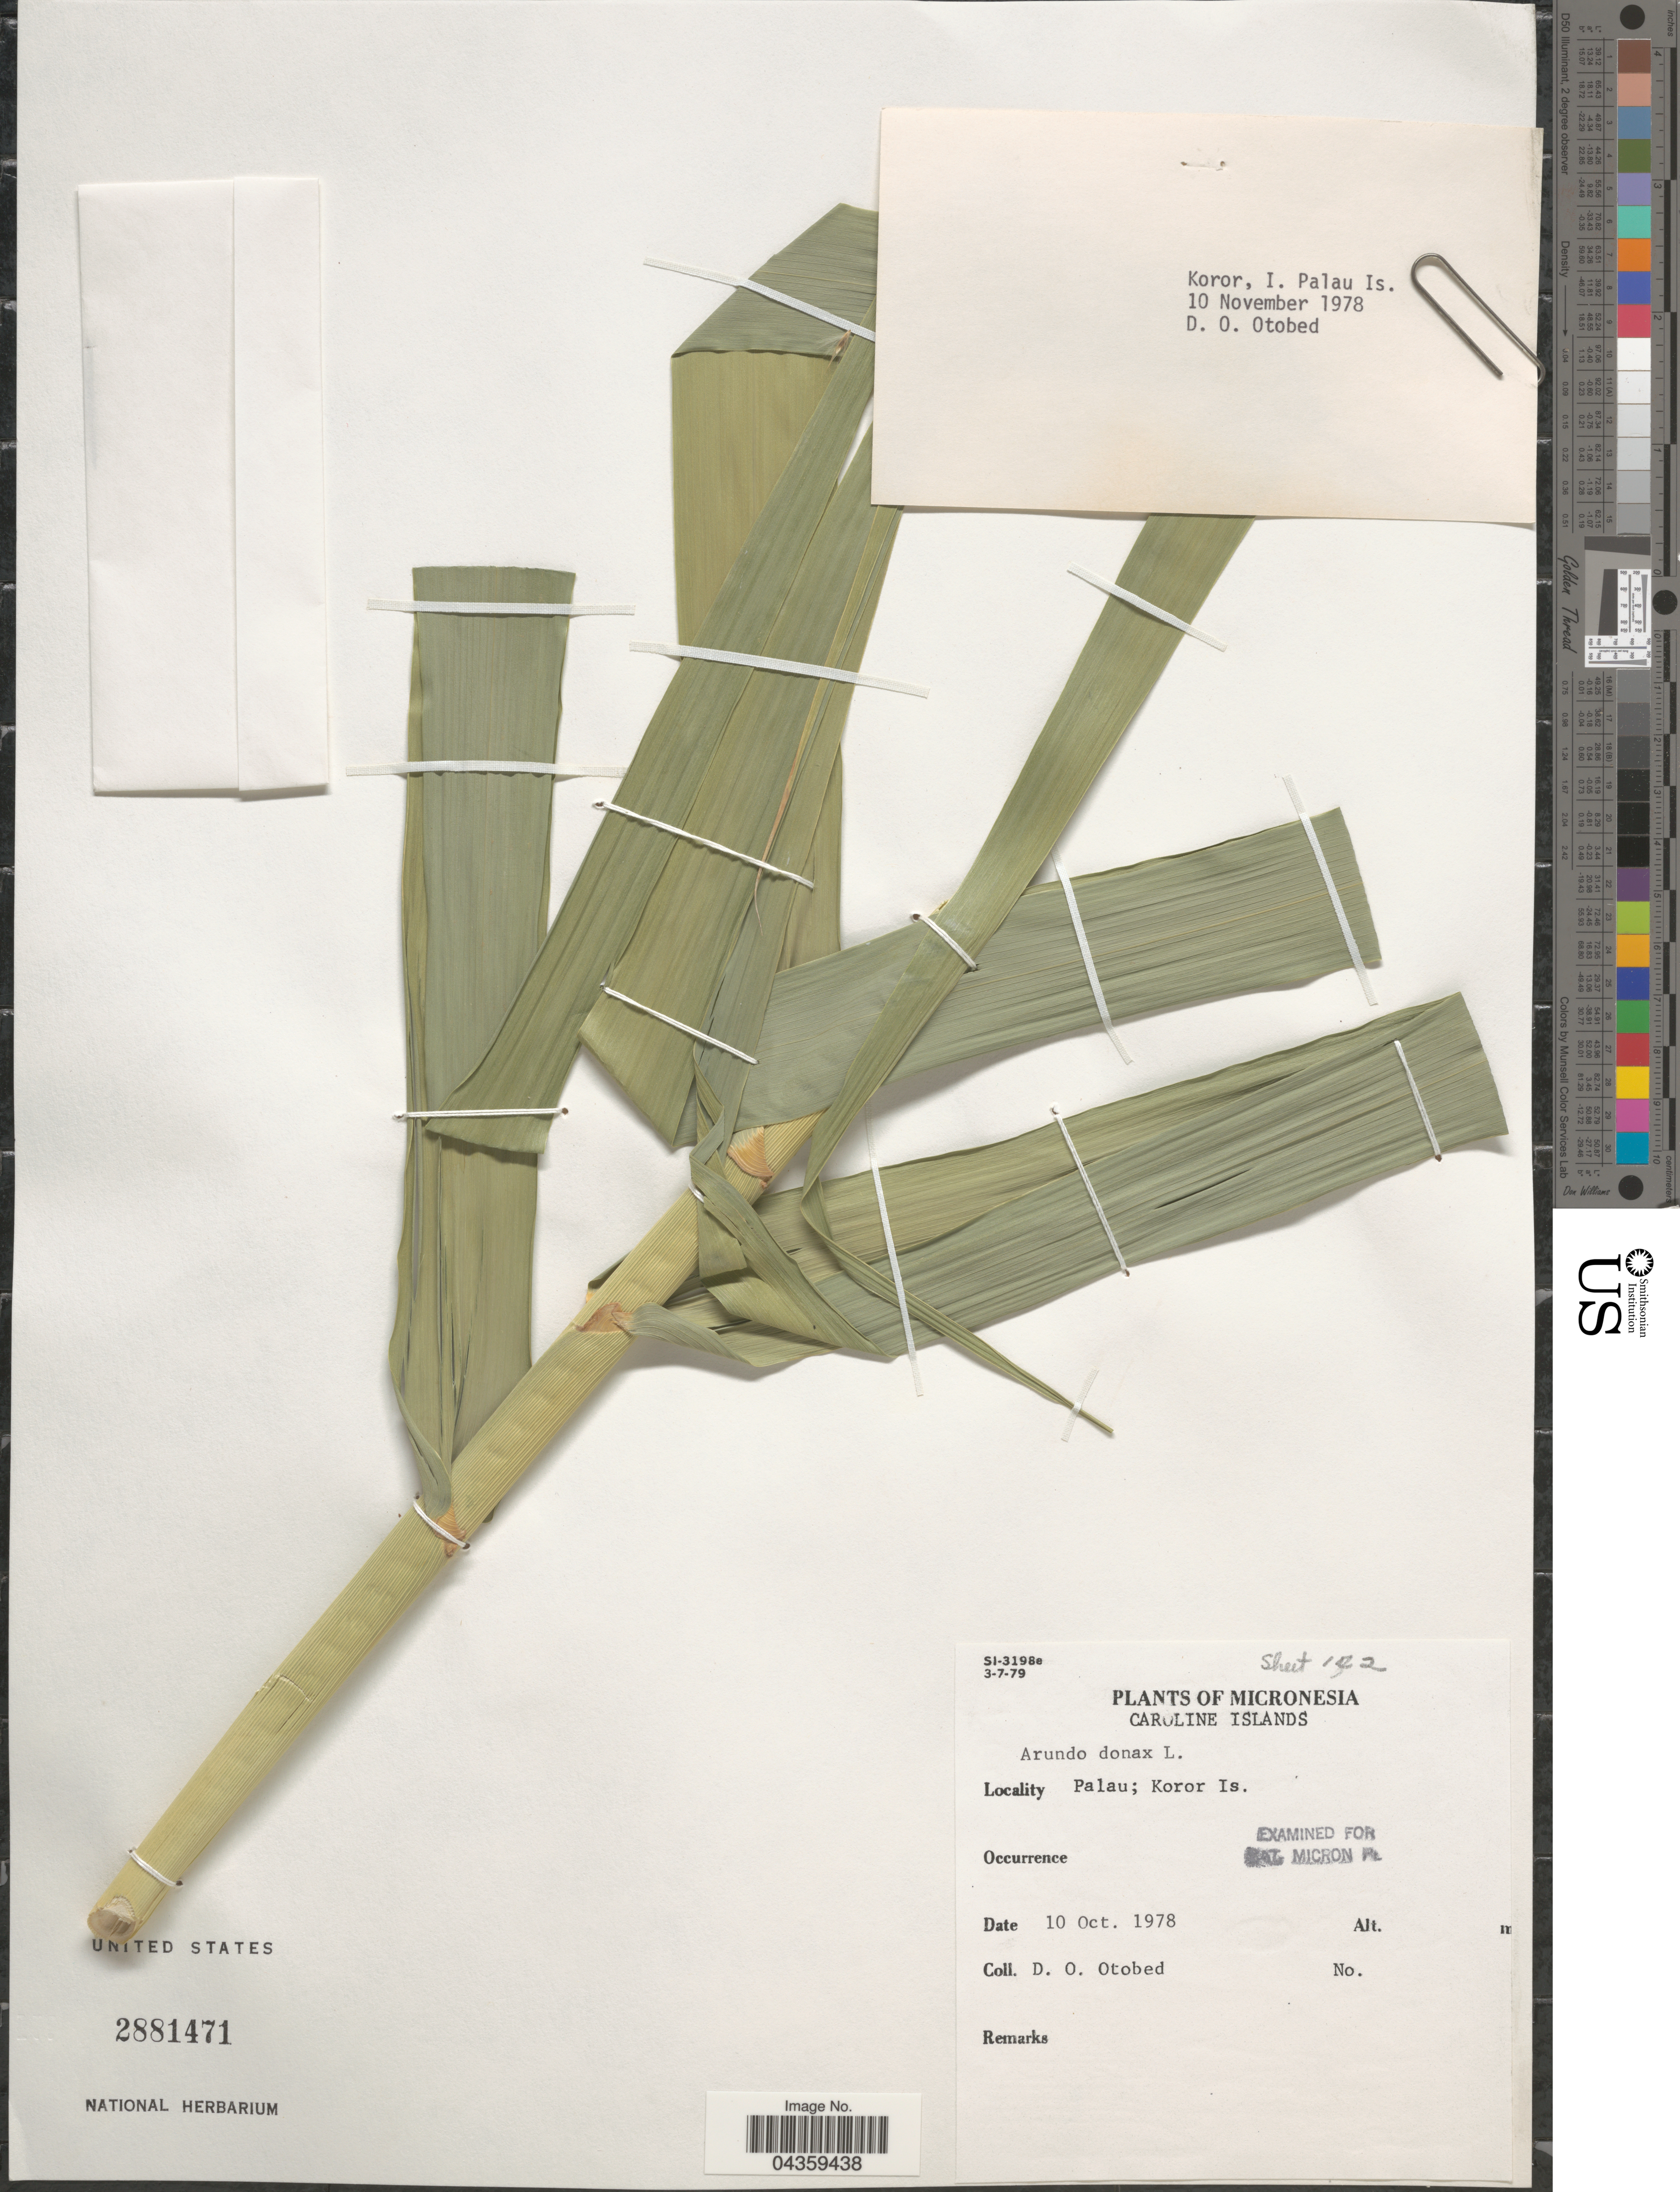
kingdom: Plantae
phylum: Tracheophyta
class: Liliopsida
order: Poales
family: Poaceae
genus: Arundo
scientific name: Arundo donax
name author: L.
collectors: D. O. Otobed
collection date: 1978-10-10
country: Palau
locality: Palau Is. Micronesia. Caroline Islands. Palau; Koror Is.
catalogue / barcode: US 2881471